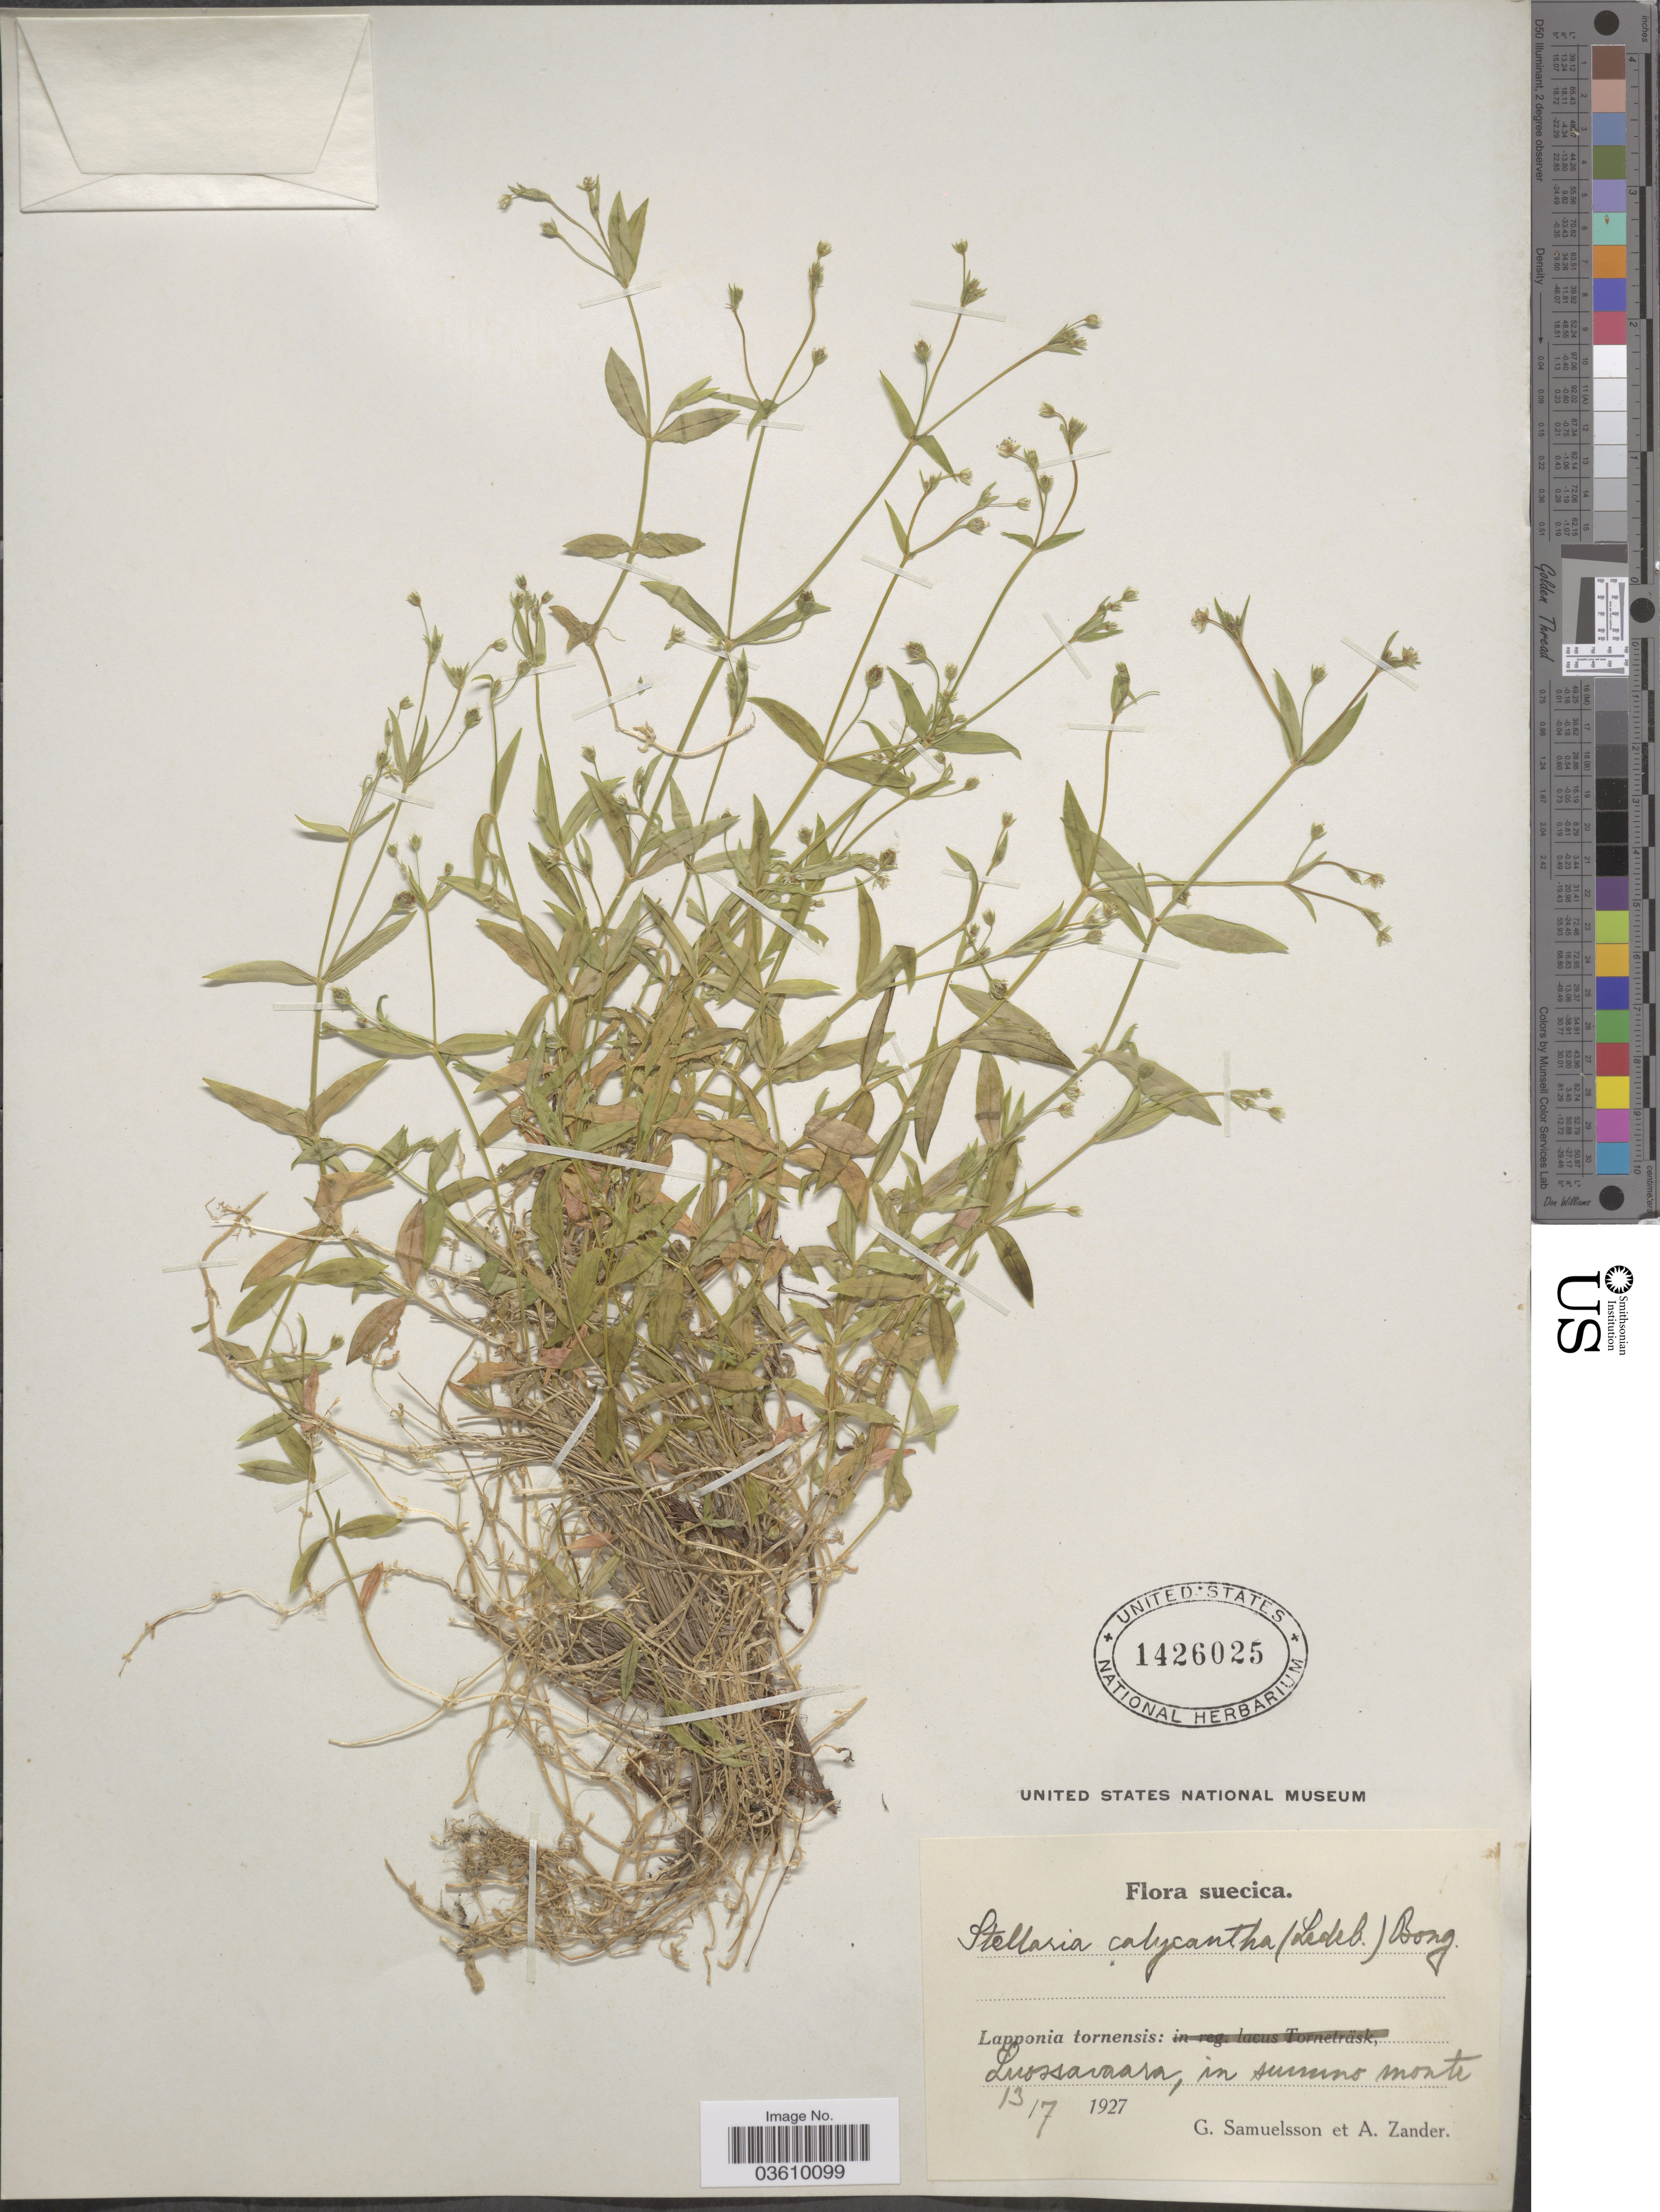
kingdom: Plantae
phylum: Tracheophyta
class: Magnoliopsida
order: Caryophyllales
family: Caryophyllaceae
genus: Stellaria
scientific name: Stellaria calycantha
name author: (Ledeb.) Bong.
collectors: G. Samuelsson & A. Zander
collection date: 1927-07-13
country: Sweden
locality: Suecica. Lapponia tornensis: Luossavaara, in summo monte.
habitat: in summo monte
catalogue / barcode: US 1426025